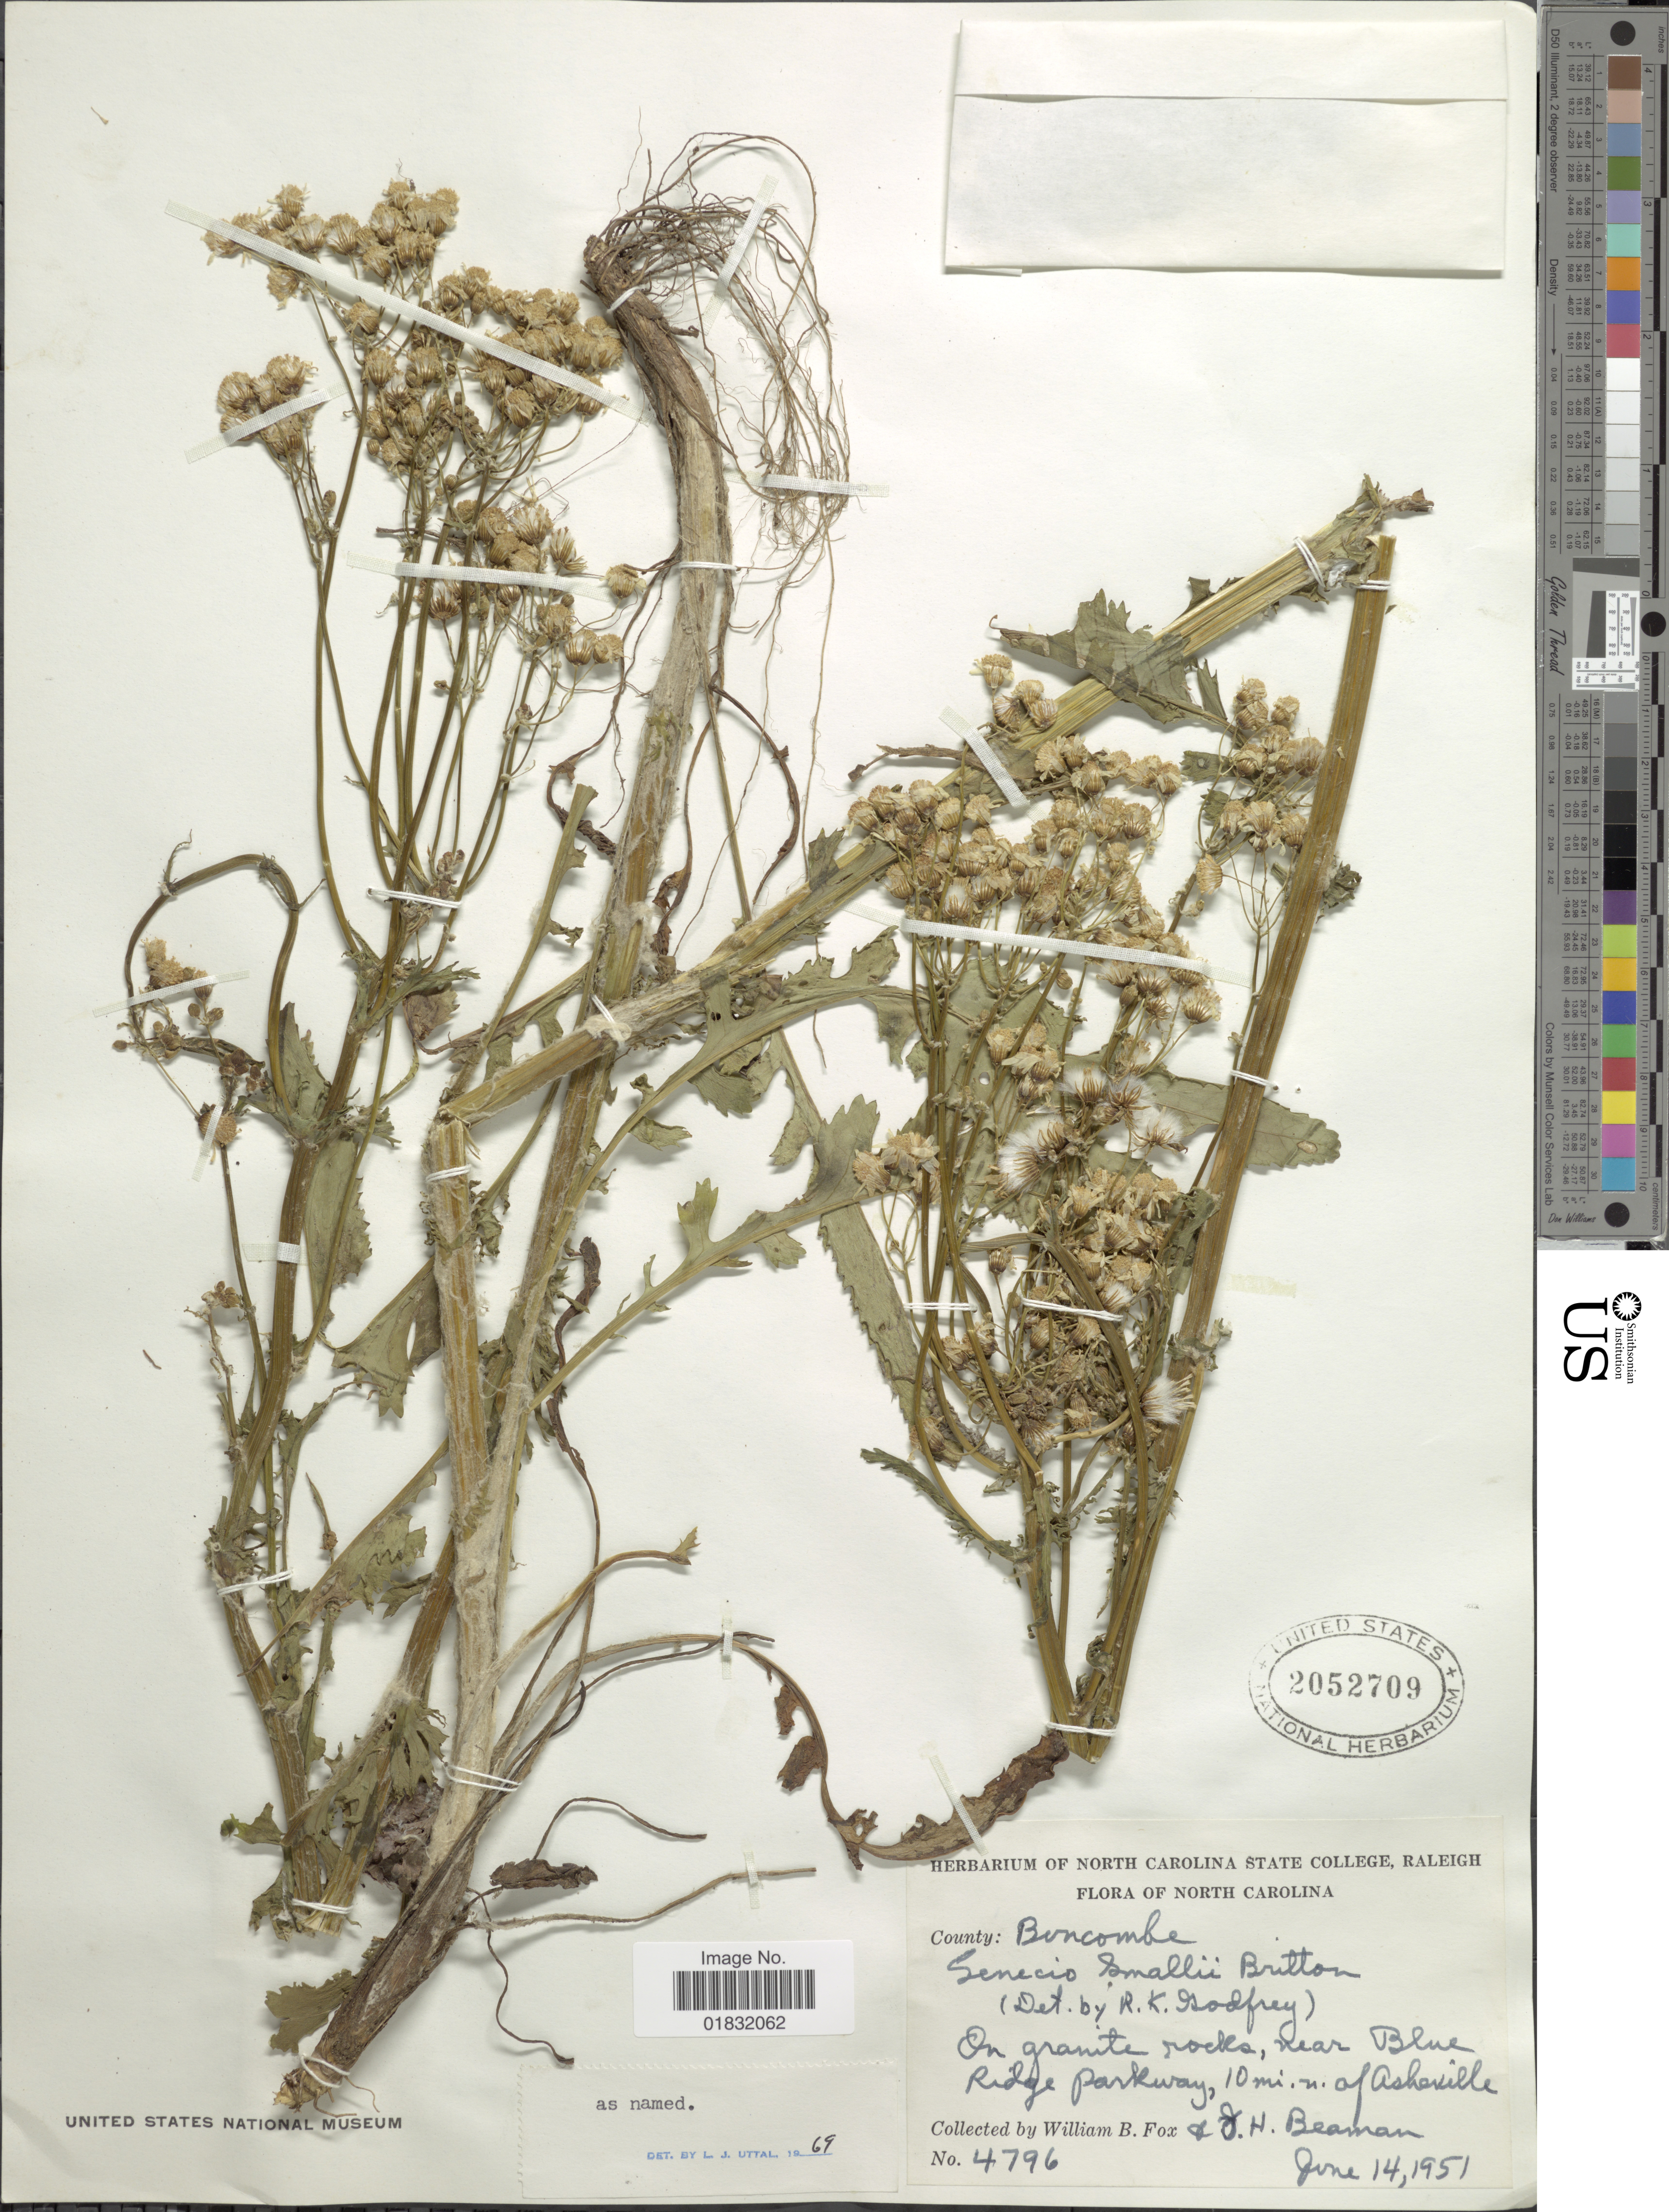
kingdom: Plantae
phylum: Tracheophyta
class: Magnoliopsida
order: Asterales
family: Asteraceae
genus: Packera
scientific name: Packera smallii Britton comb ined.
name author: Britton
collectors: W. B. Fox & J. H. Beaman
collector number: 4796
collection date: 1951-06-14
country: United States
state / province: North Carolina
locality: On granite rocks, near Blue Ridge Parkway, 10 mi. n. of Asheville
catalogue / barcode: US 2052709